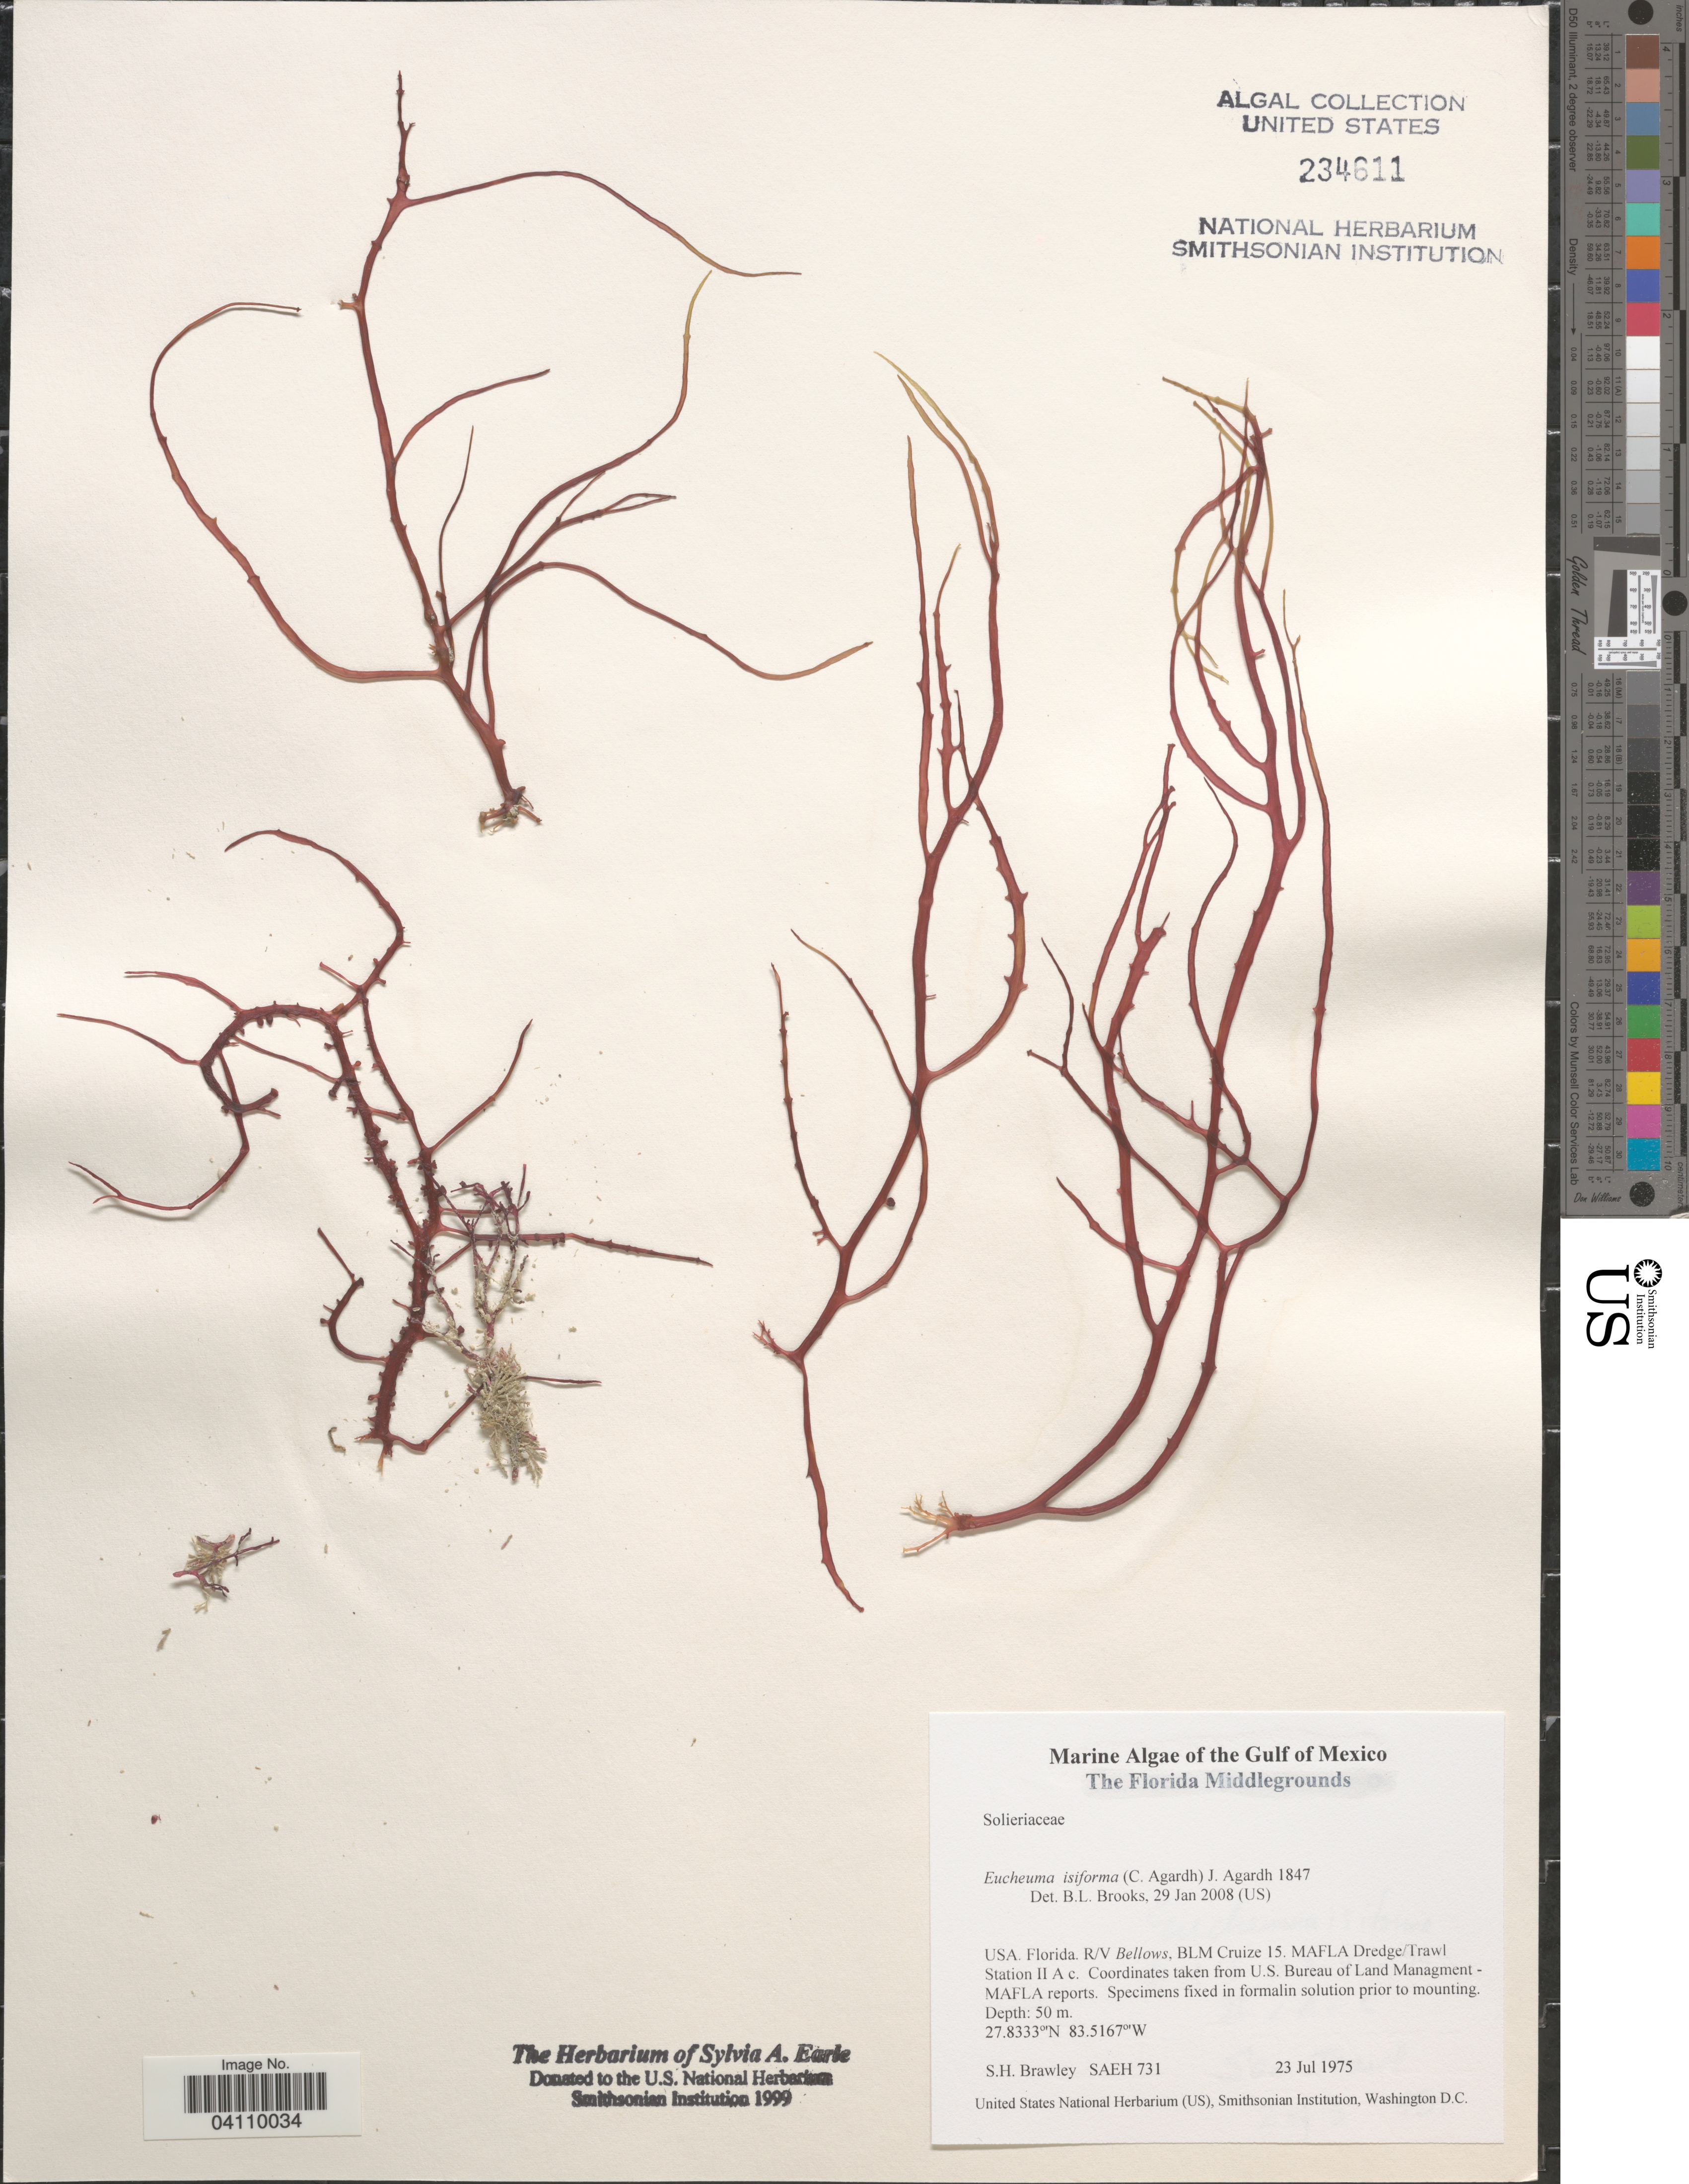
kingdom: Plantae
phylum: Rhodophyta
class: Florideophyceae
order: Gigartinales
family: Solieriaceae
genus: Eucheumatopsis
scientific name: Eucheumatopsis isiformis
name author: (C. Agardh) M.L. Núñez-Resendiz et al.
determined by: Algae name updating Project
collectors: S. Brawley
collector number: SAEH 731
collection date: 1975-07-23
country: United States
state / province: Florida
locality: The Gulf of Mexico. The Florida Middlegrounds. R/V Bellows, BLM Cruize 15. MAFLA Dredge/Trawl Station II A c. Coordinates taken from U.S. Bureau of Land Managment - MAFLA reports [unsure placement].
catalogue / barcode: US 234611